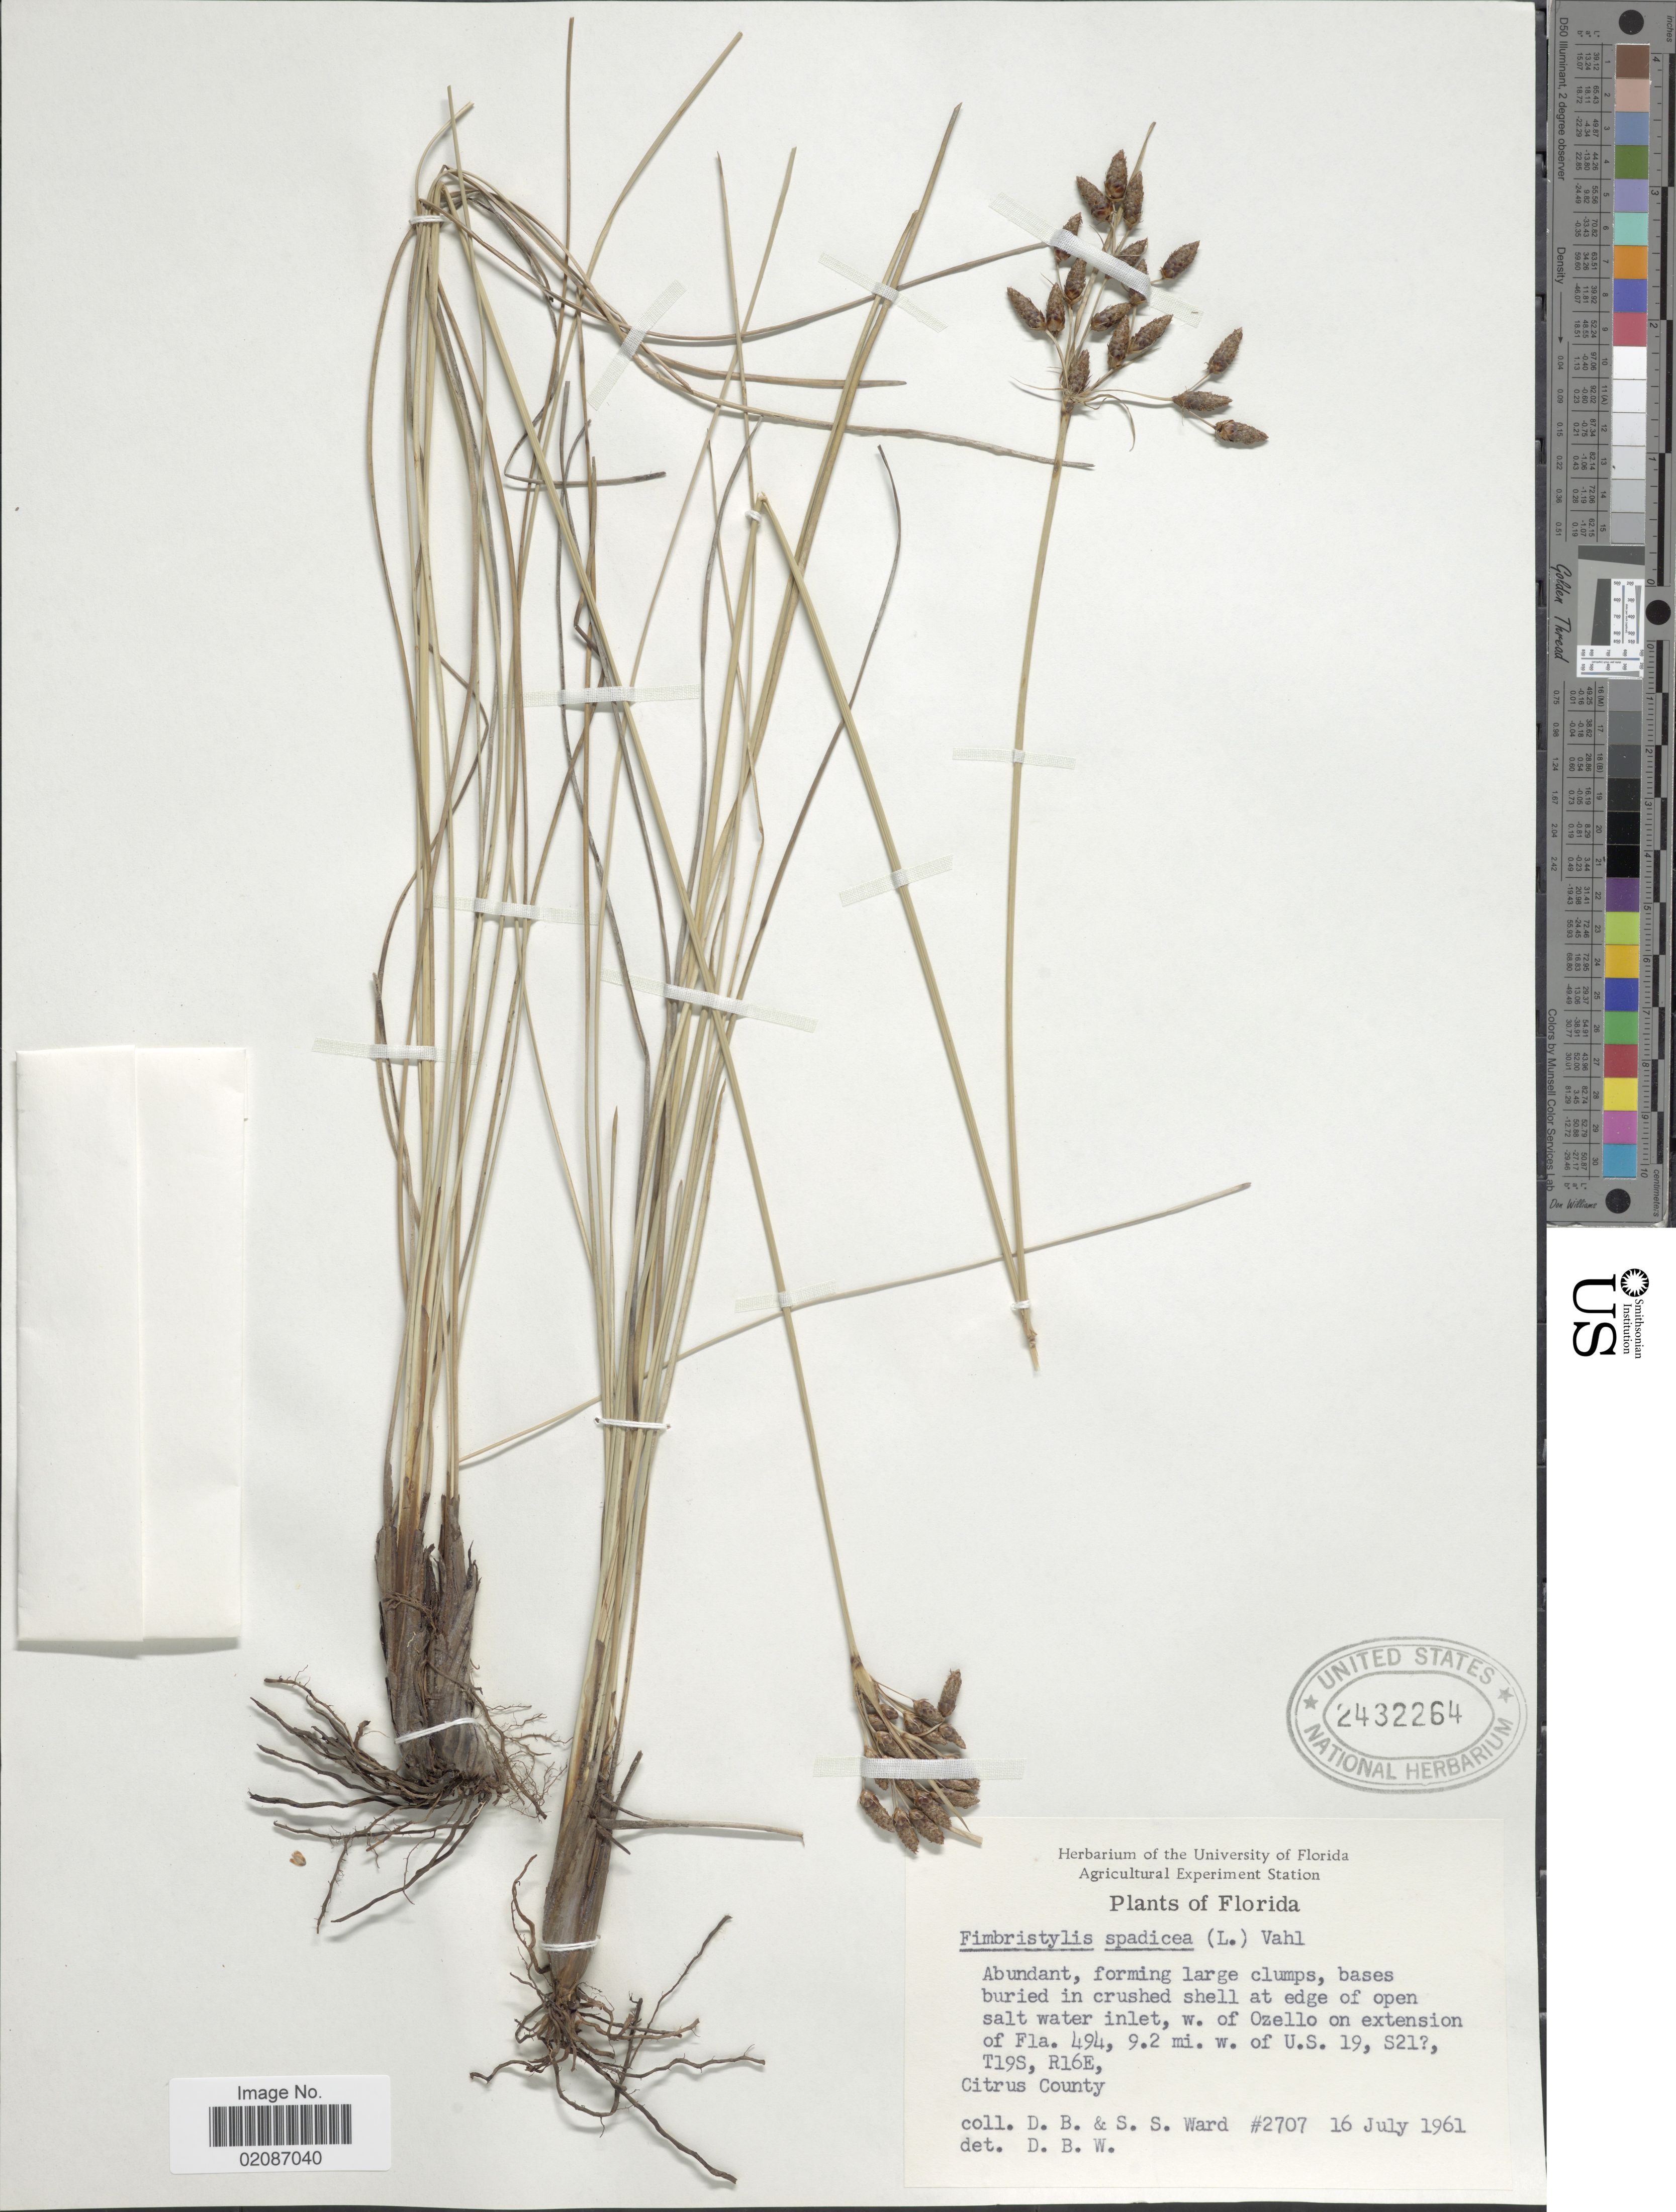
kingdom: Plantae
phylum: Tracheophyta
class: Liliopsida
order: Poales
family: Cyperaceae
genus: Fimbristylis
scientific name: Fimbristylis spadicea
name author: (L.) Vahl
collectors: D. B. Ward & S. S. Ward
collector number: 2707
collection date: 1961-07-16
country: United States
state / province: Florida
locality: W. of Ozello on extension of Fla. 494, 9.2 mi w. of U.S. 19, S21 [unsure placement], T19S, R16E, Citrus County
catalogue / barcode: US 2432264